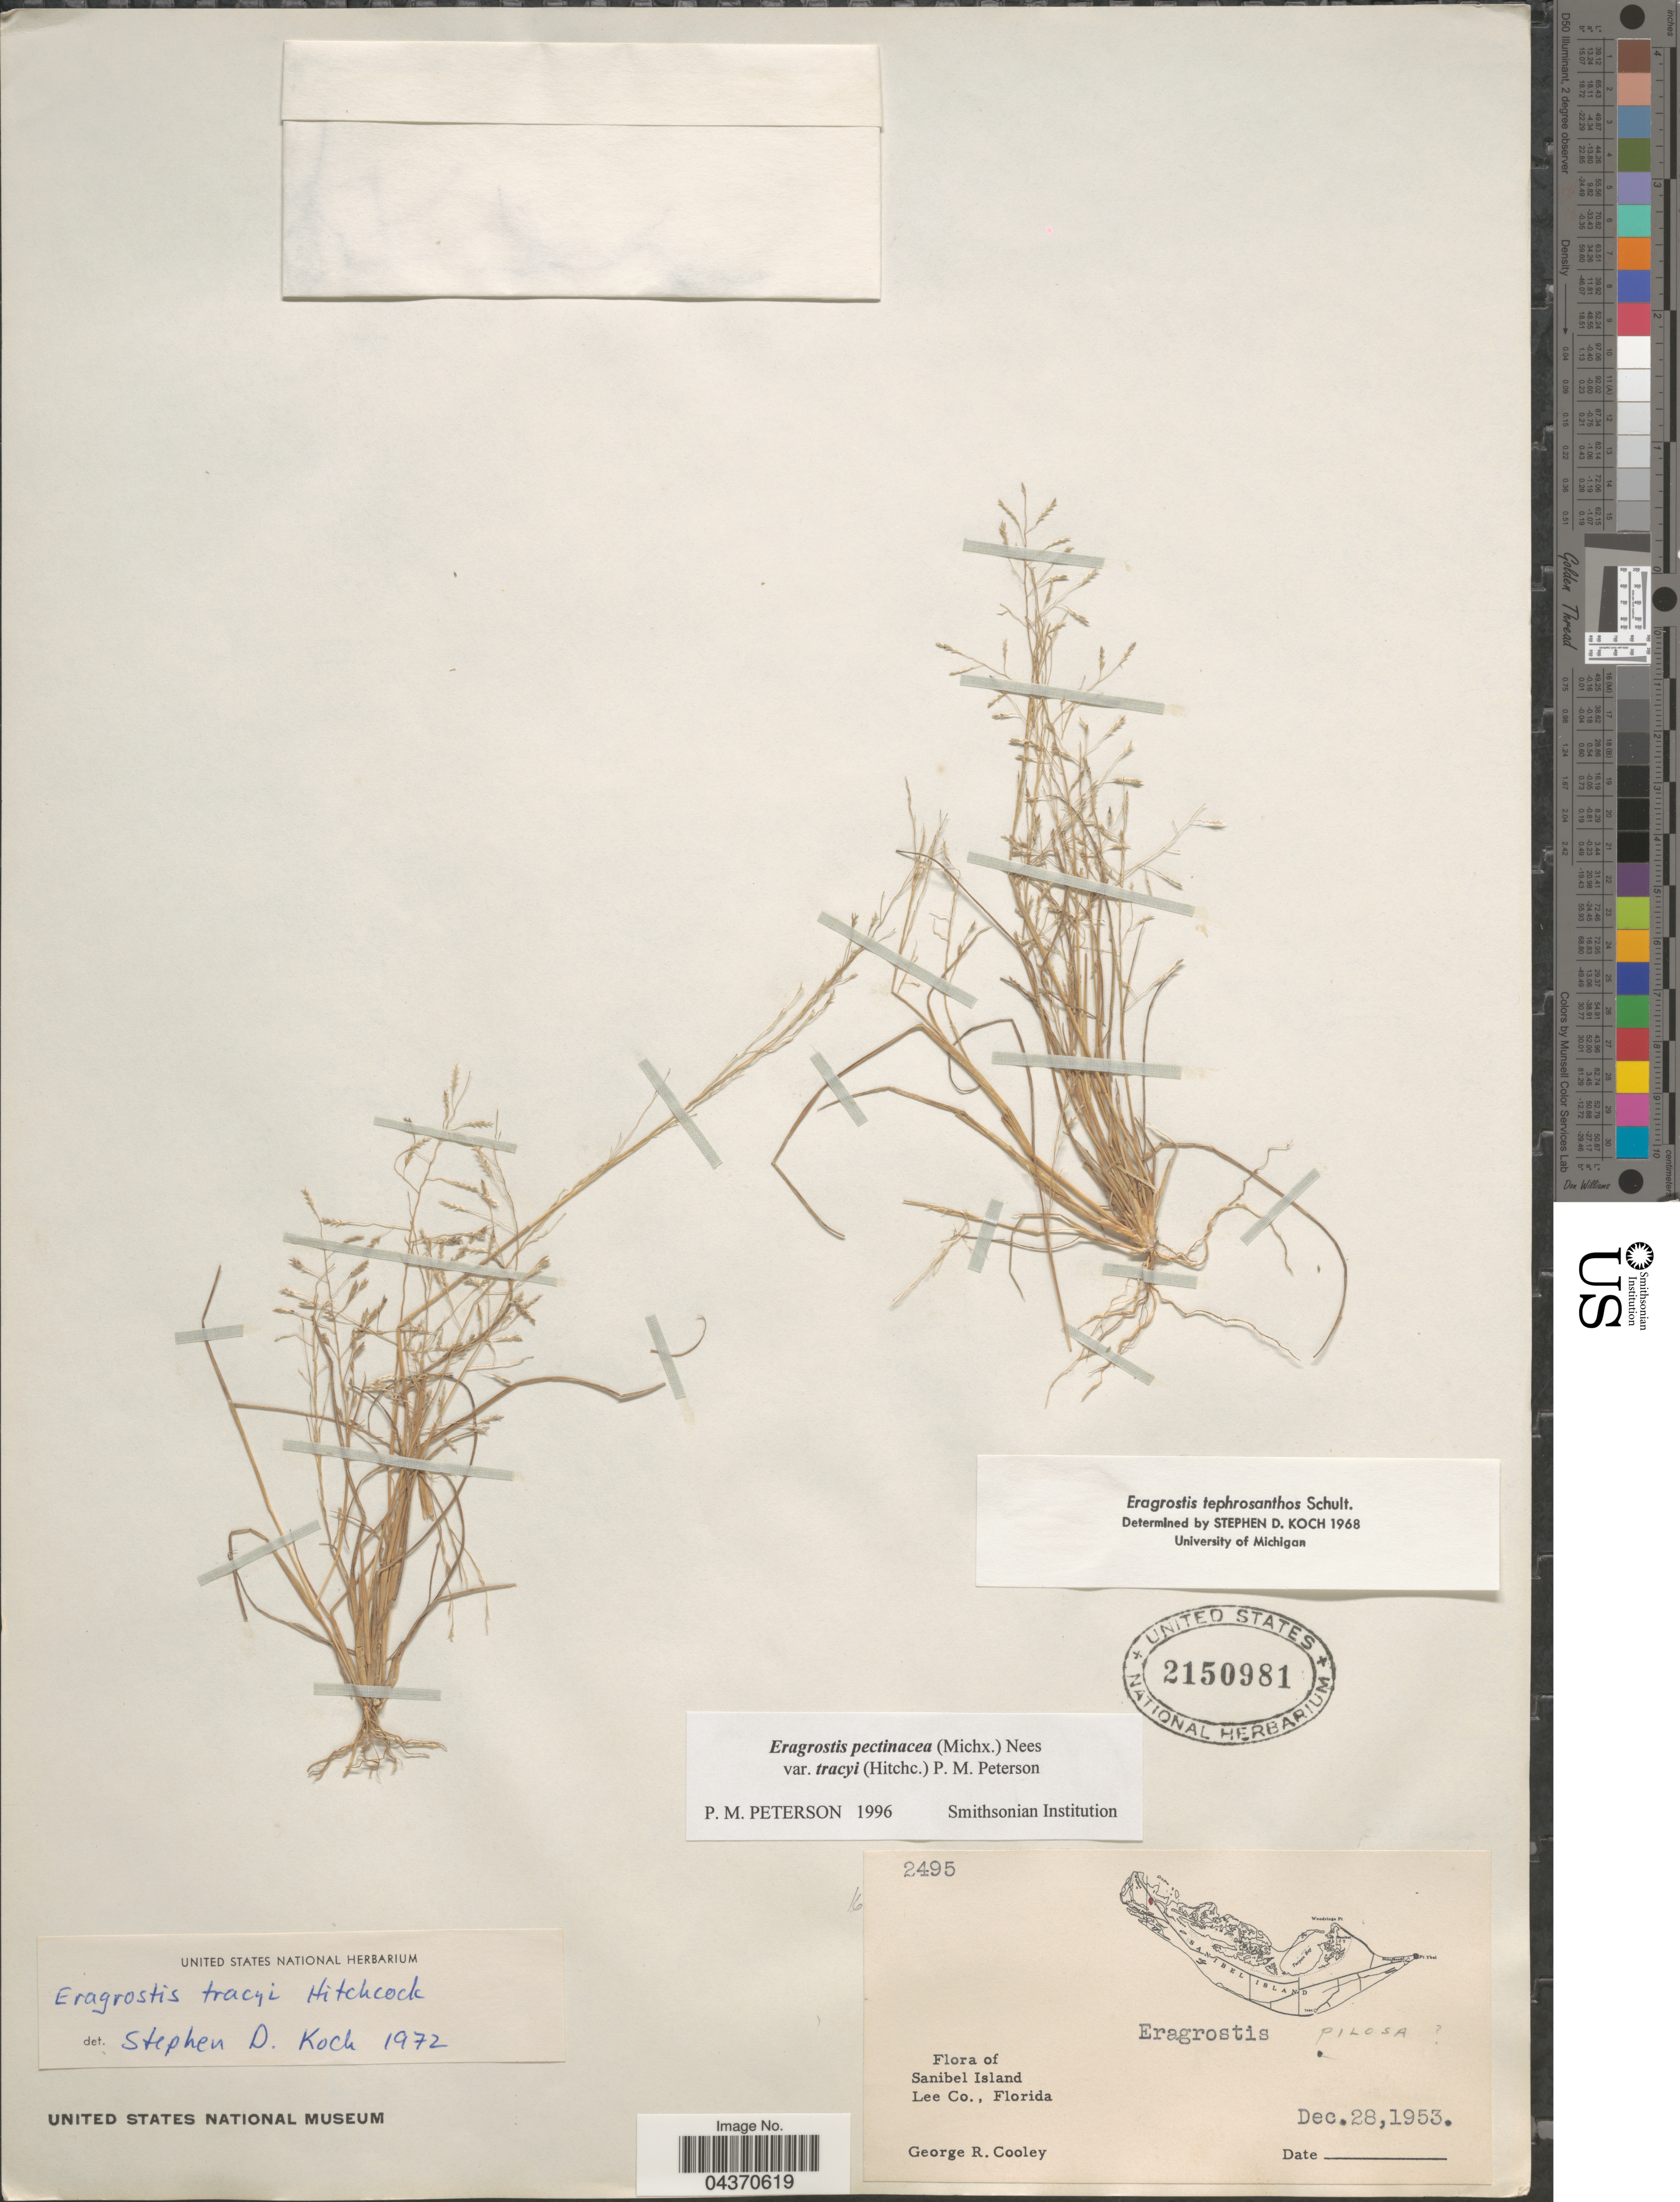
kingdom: Plantae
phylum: Tracheophyta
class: Liliopsida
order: Poales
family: Poaceae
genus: Eragrostis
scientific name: Eragrostis pectinacea var. tracyi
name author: (Hitchc.) P.M. Peterson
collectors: G. R. Cooley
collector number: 2495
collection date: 1953-12-28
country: United States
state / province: Florida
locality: Sanibel Island. Lee Co.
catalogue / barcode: US 2150981